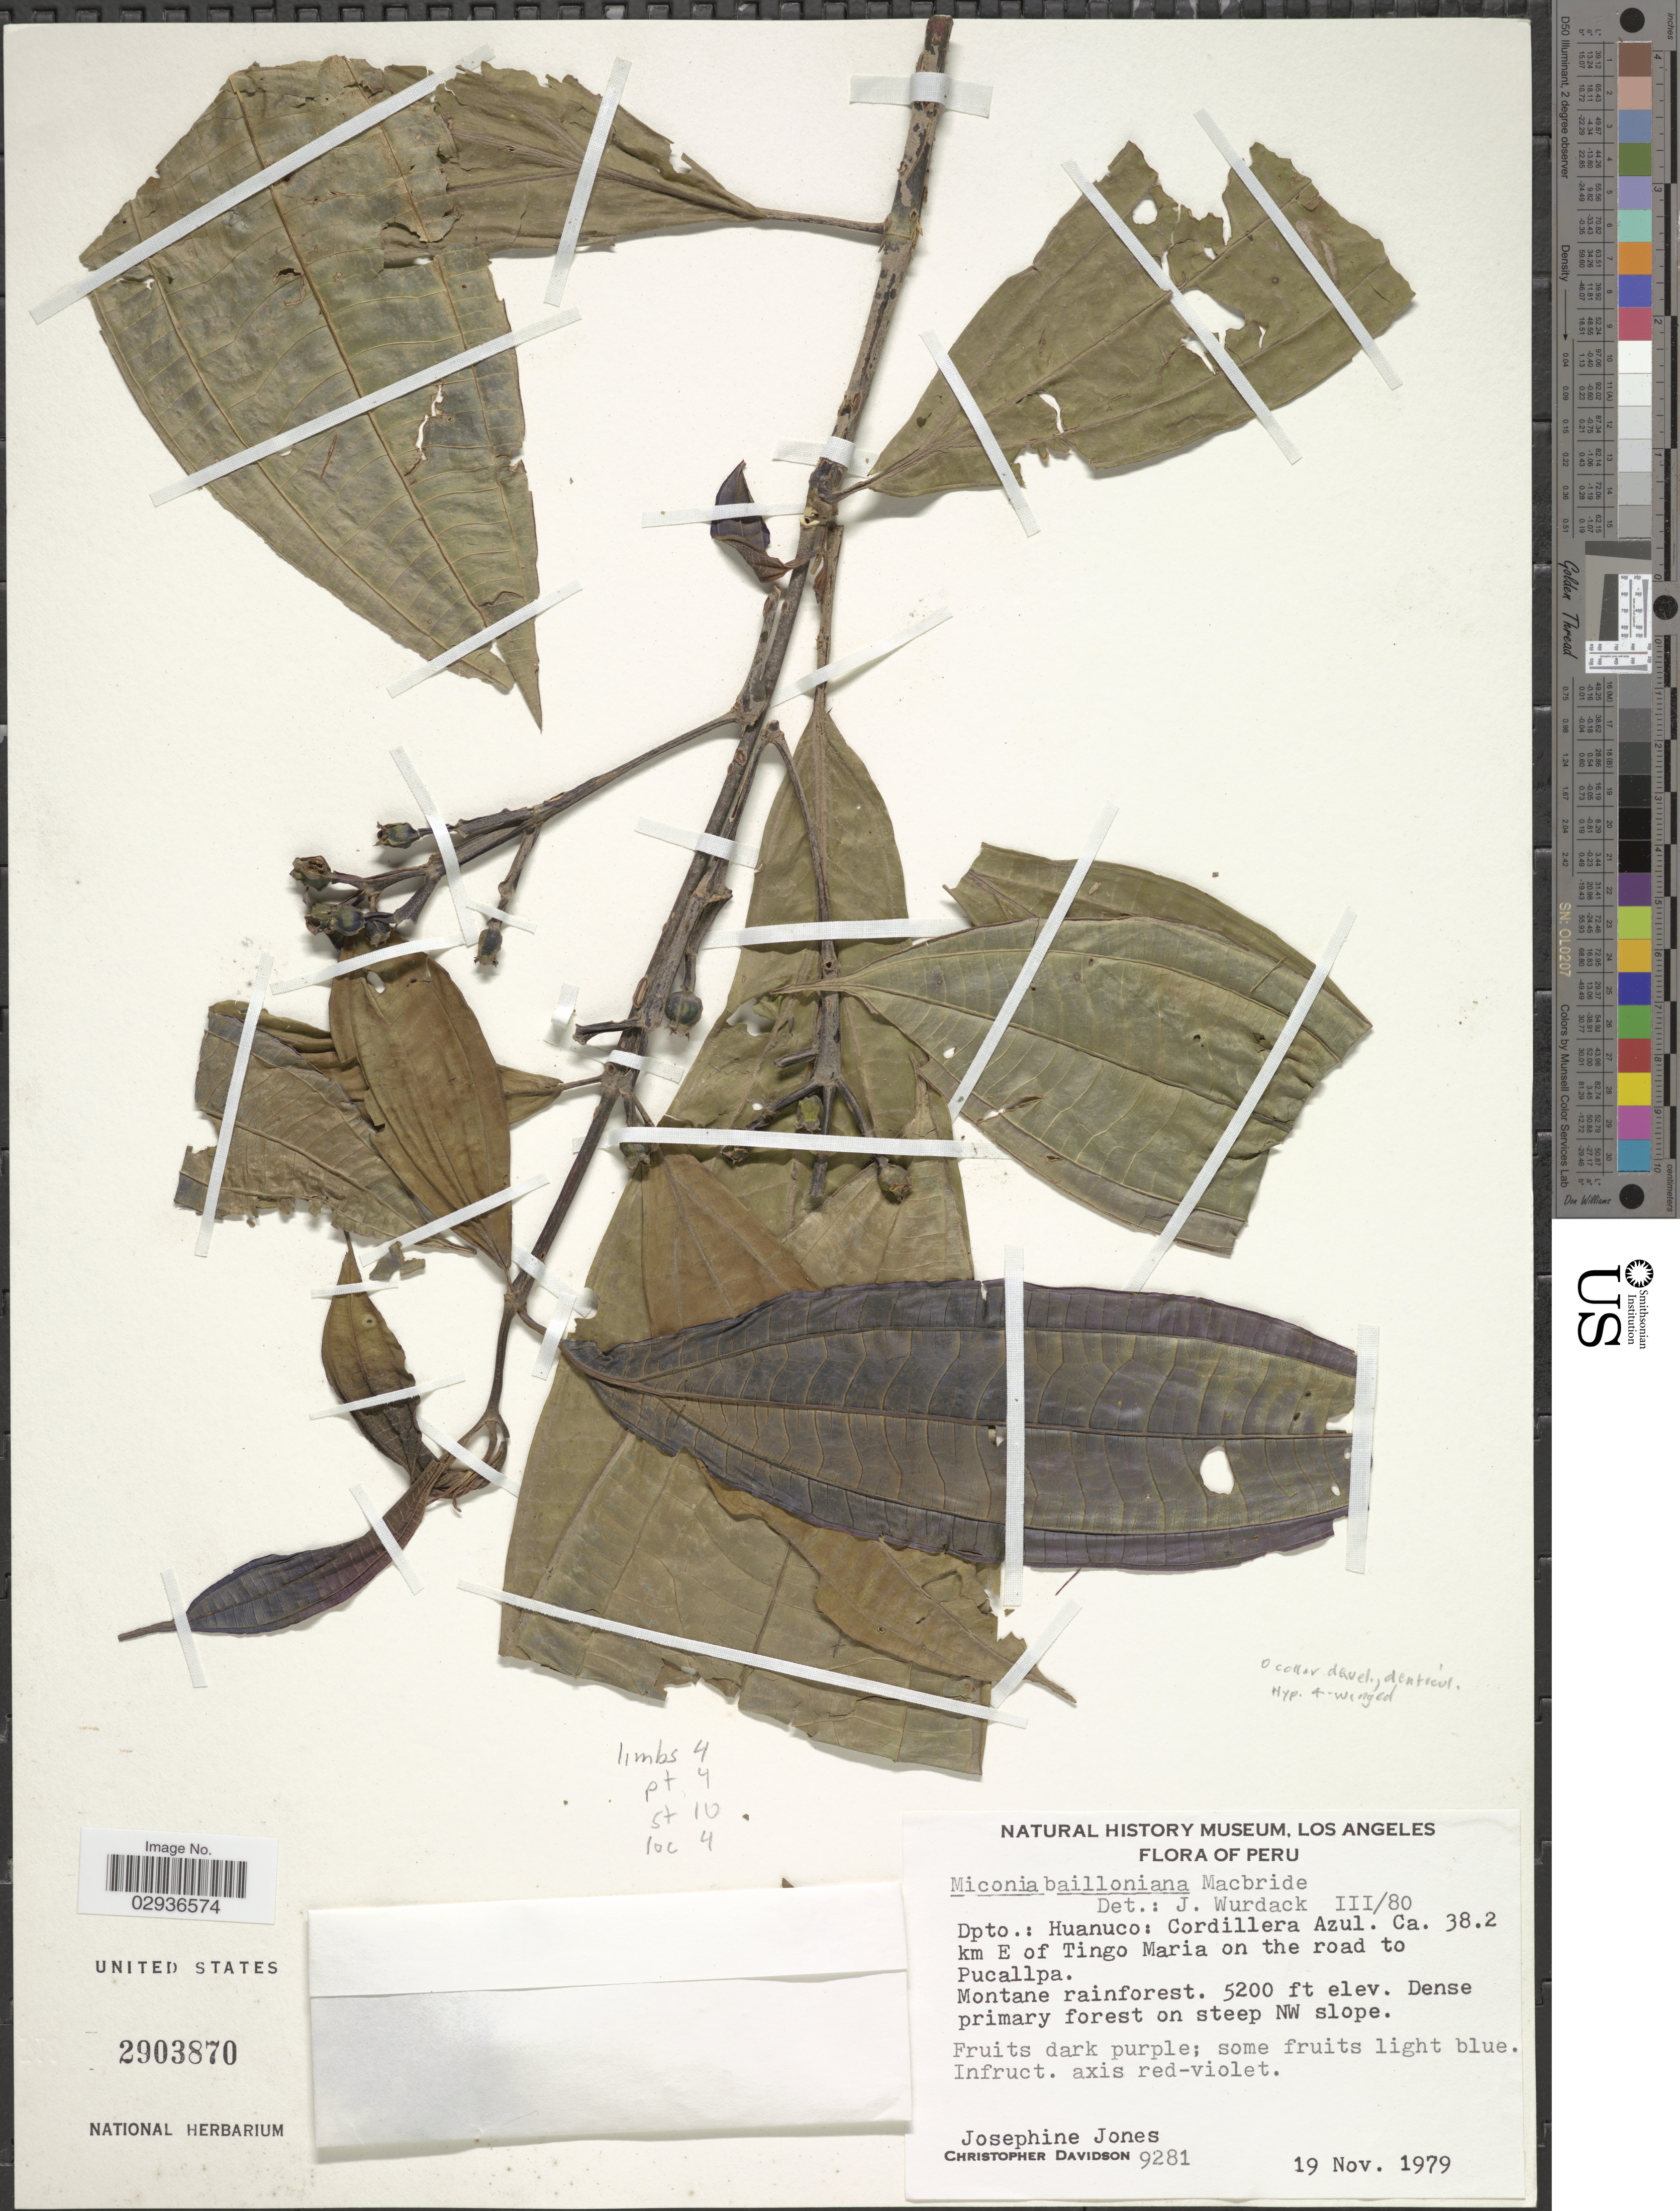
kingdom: Plantae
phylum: Tracheophyta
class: Magnoliopsida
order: Myrtales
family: Melastomataceae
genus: Miconia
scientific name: Miconia bailloniana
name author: J.F. Macbr.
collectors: J. Jones & C. Davidson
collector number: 9281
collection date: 1979-11-19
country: Peru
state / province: Huánuco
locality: Dpto. Huanuco: Cordillera Azul. Ca. 38.2 km E of Tingo Maria on the road to Pucallpa.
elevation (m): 1585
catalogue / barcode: US 2903870